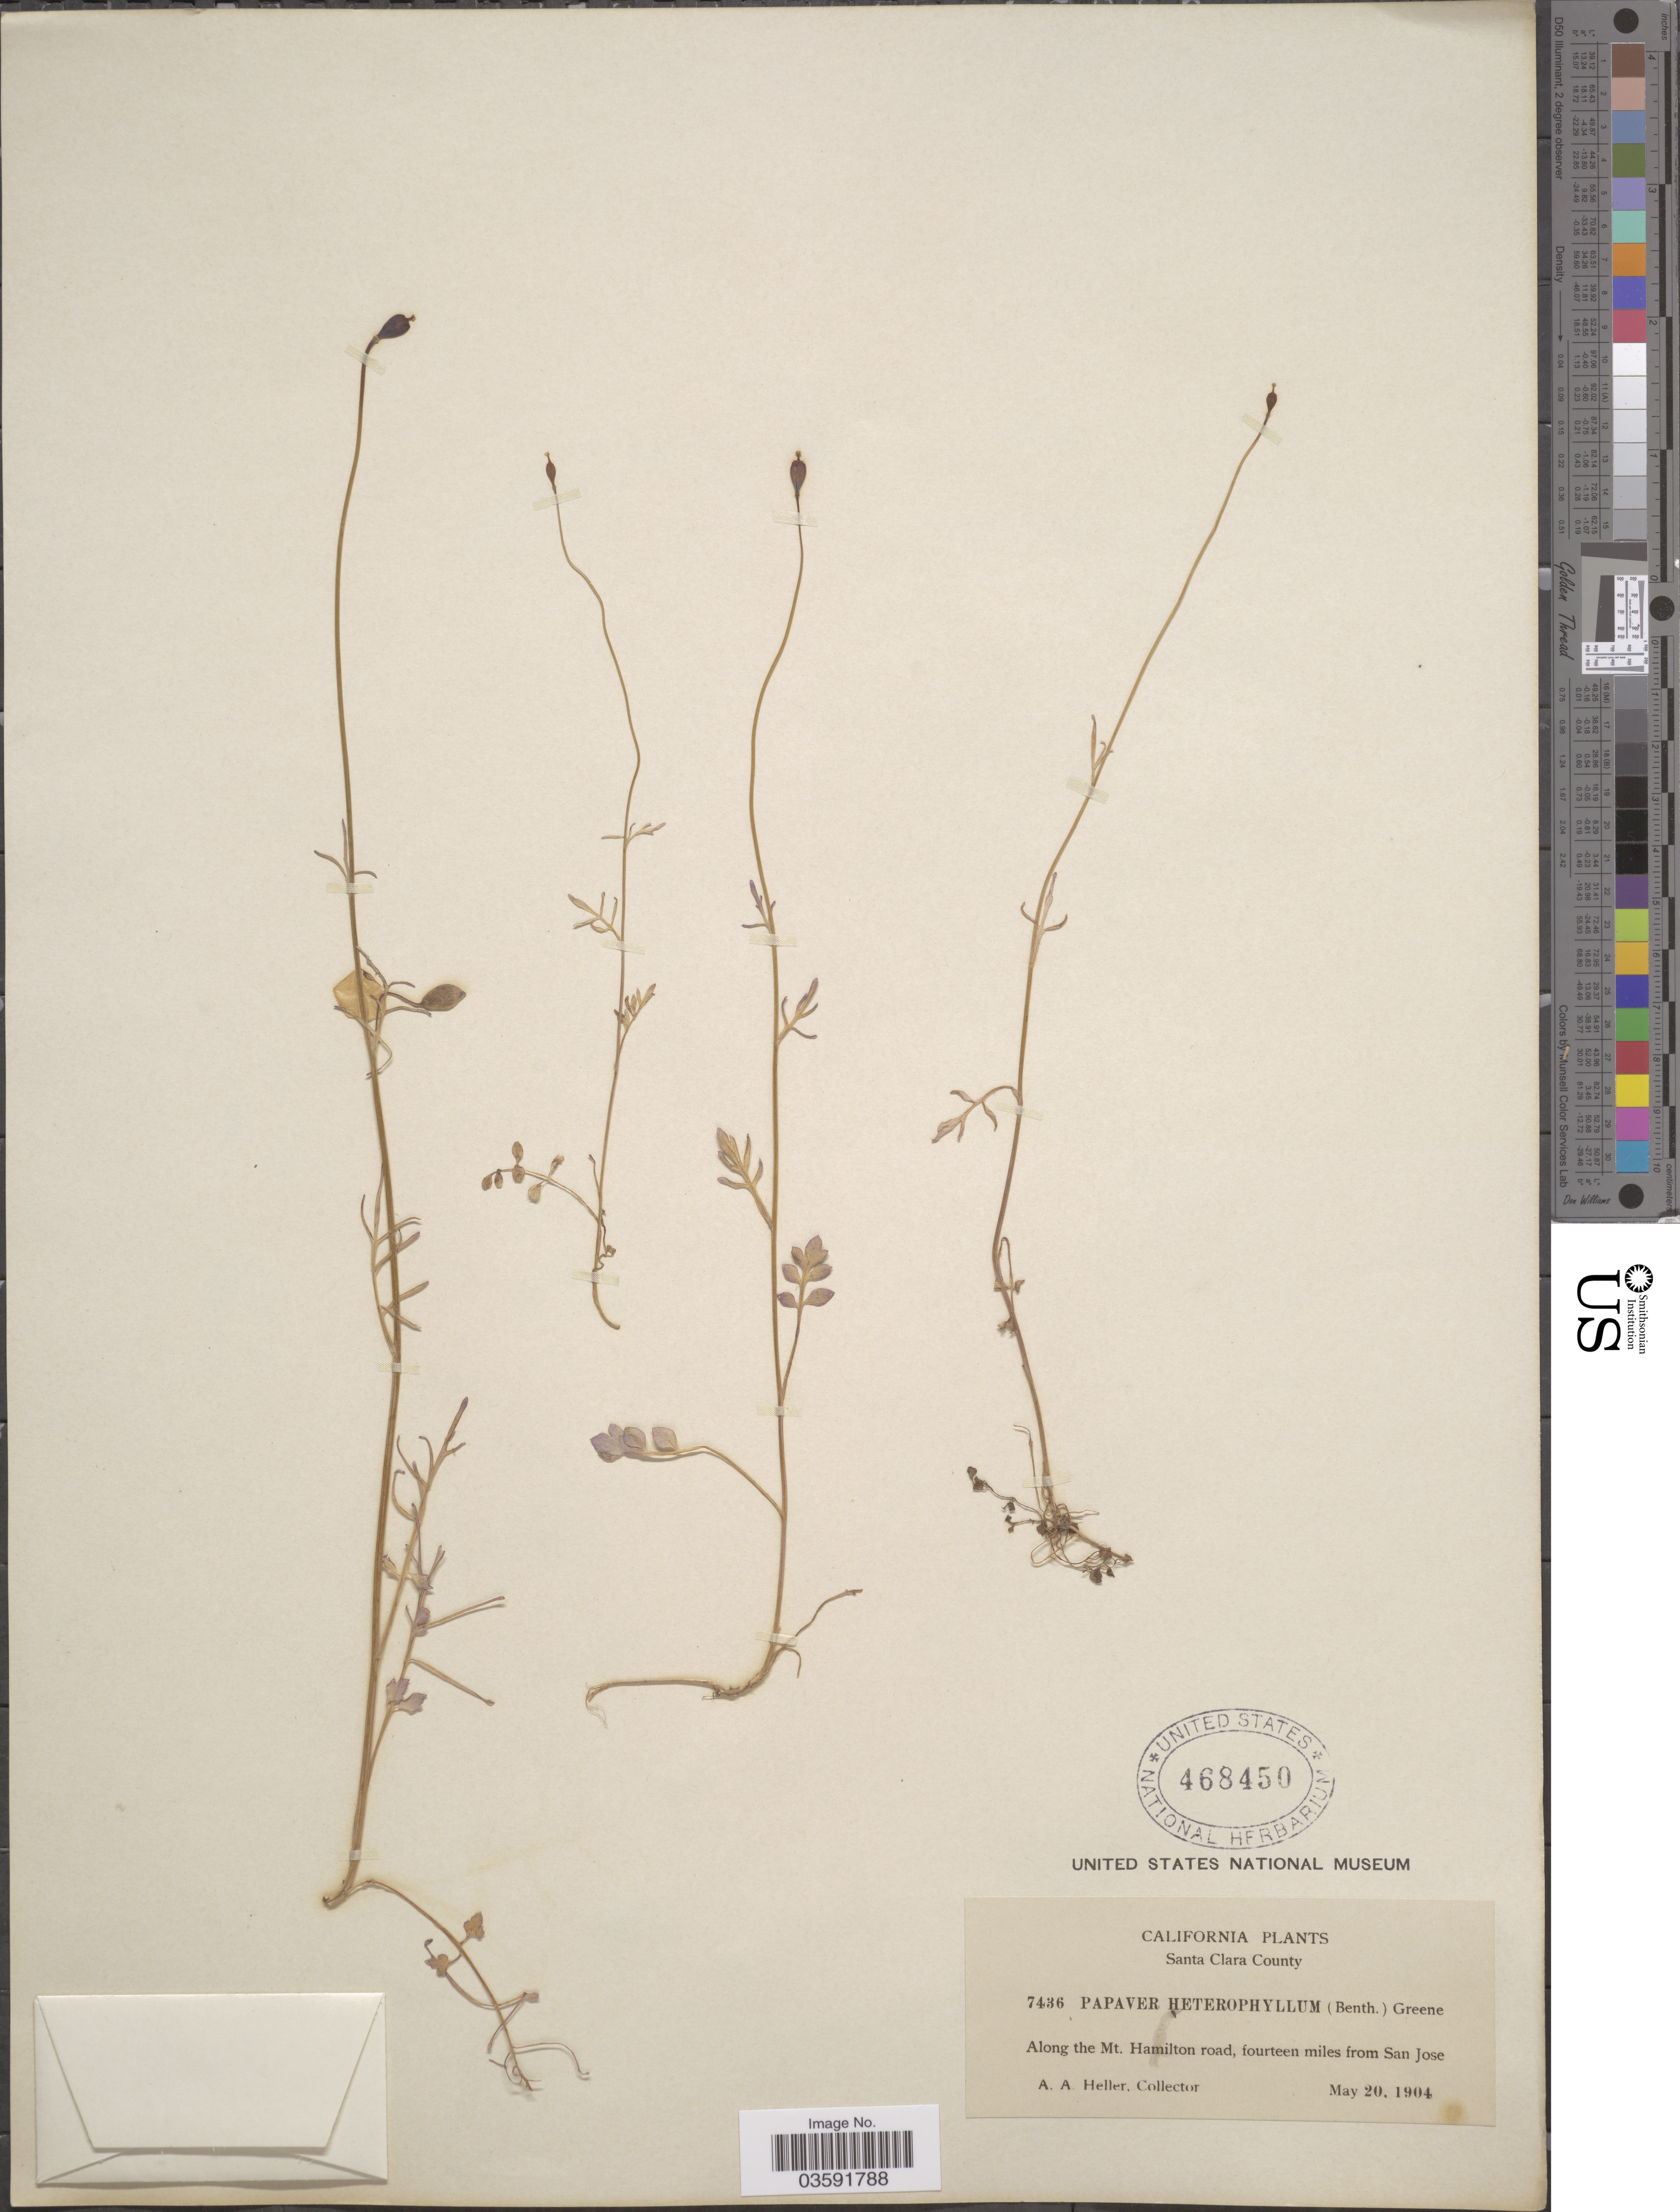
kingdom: Plantae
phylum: Tracheophyta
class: Magnoliopsida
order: Ranunculales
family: Papaveraceae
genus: Papaver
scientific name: Papaver heterophyllum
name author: (Benth.) Greene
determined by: Strong, M. T., (US), Smithsonian Institution - National Museum of Natural History (UNITED STATES)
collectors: A. A. Heller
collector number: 7436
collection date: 1904-05-20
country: United States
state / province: California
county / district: Santa Clara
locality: Santa Clara County. Along Mt. Hamilton road, fourteen miles from San Jose.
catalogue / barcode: US 468450